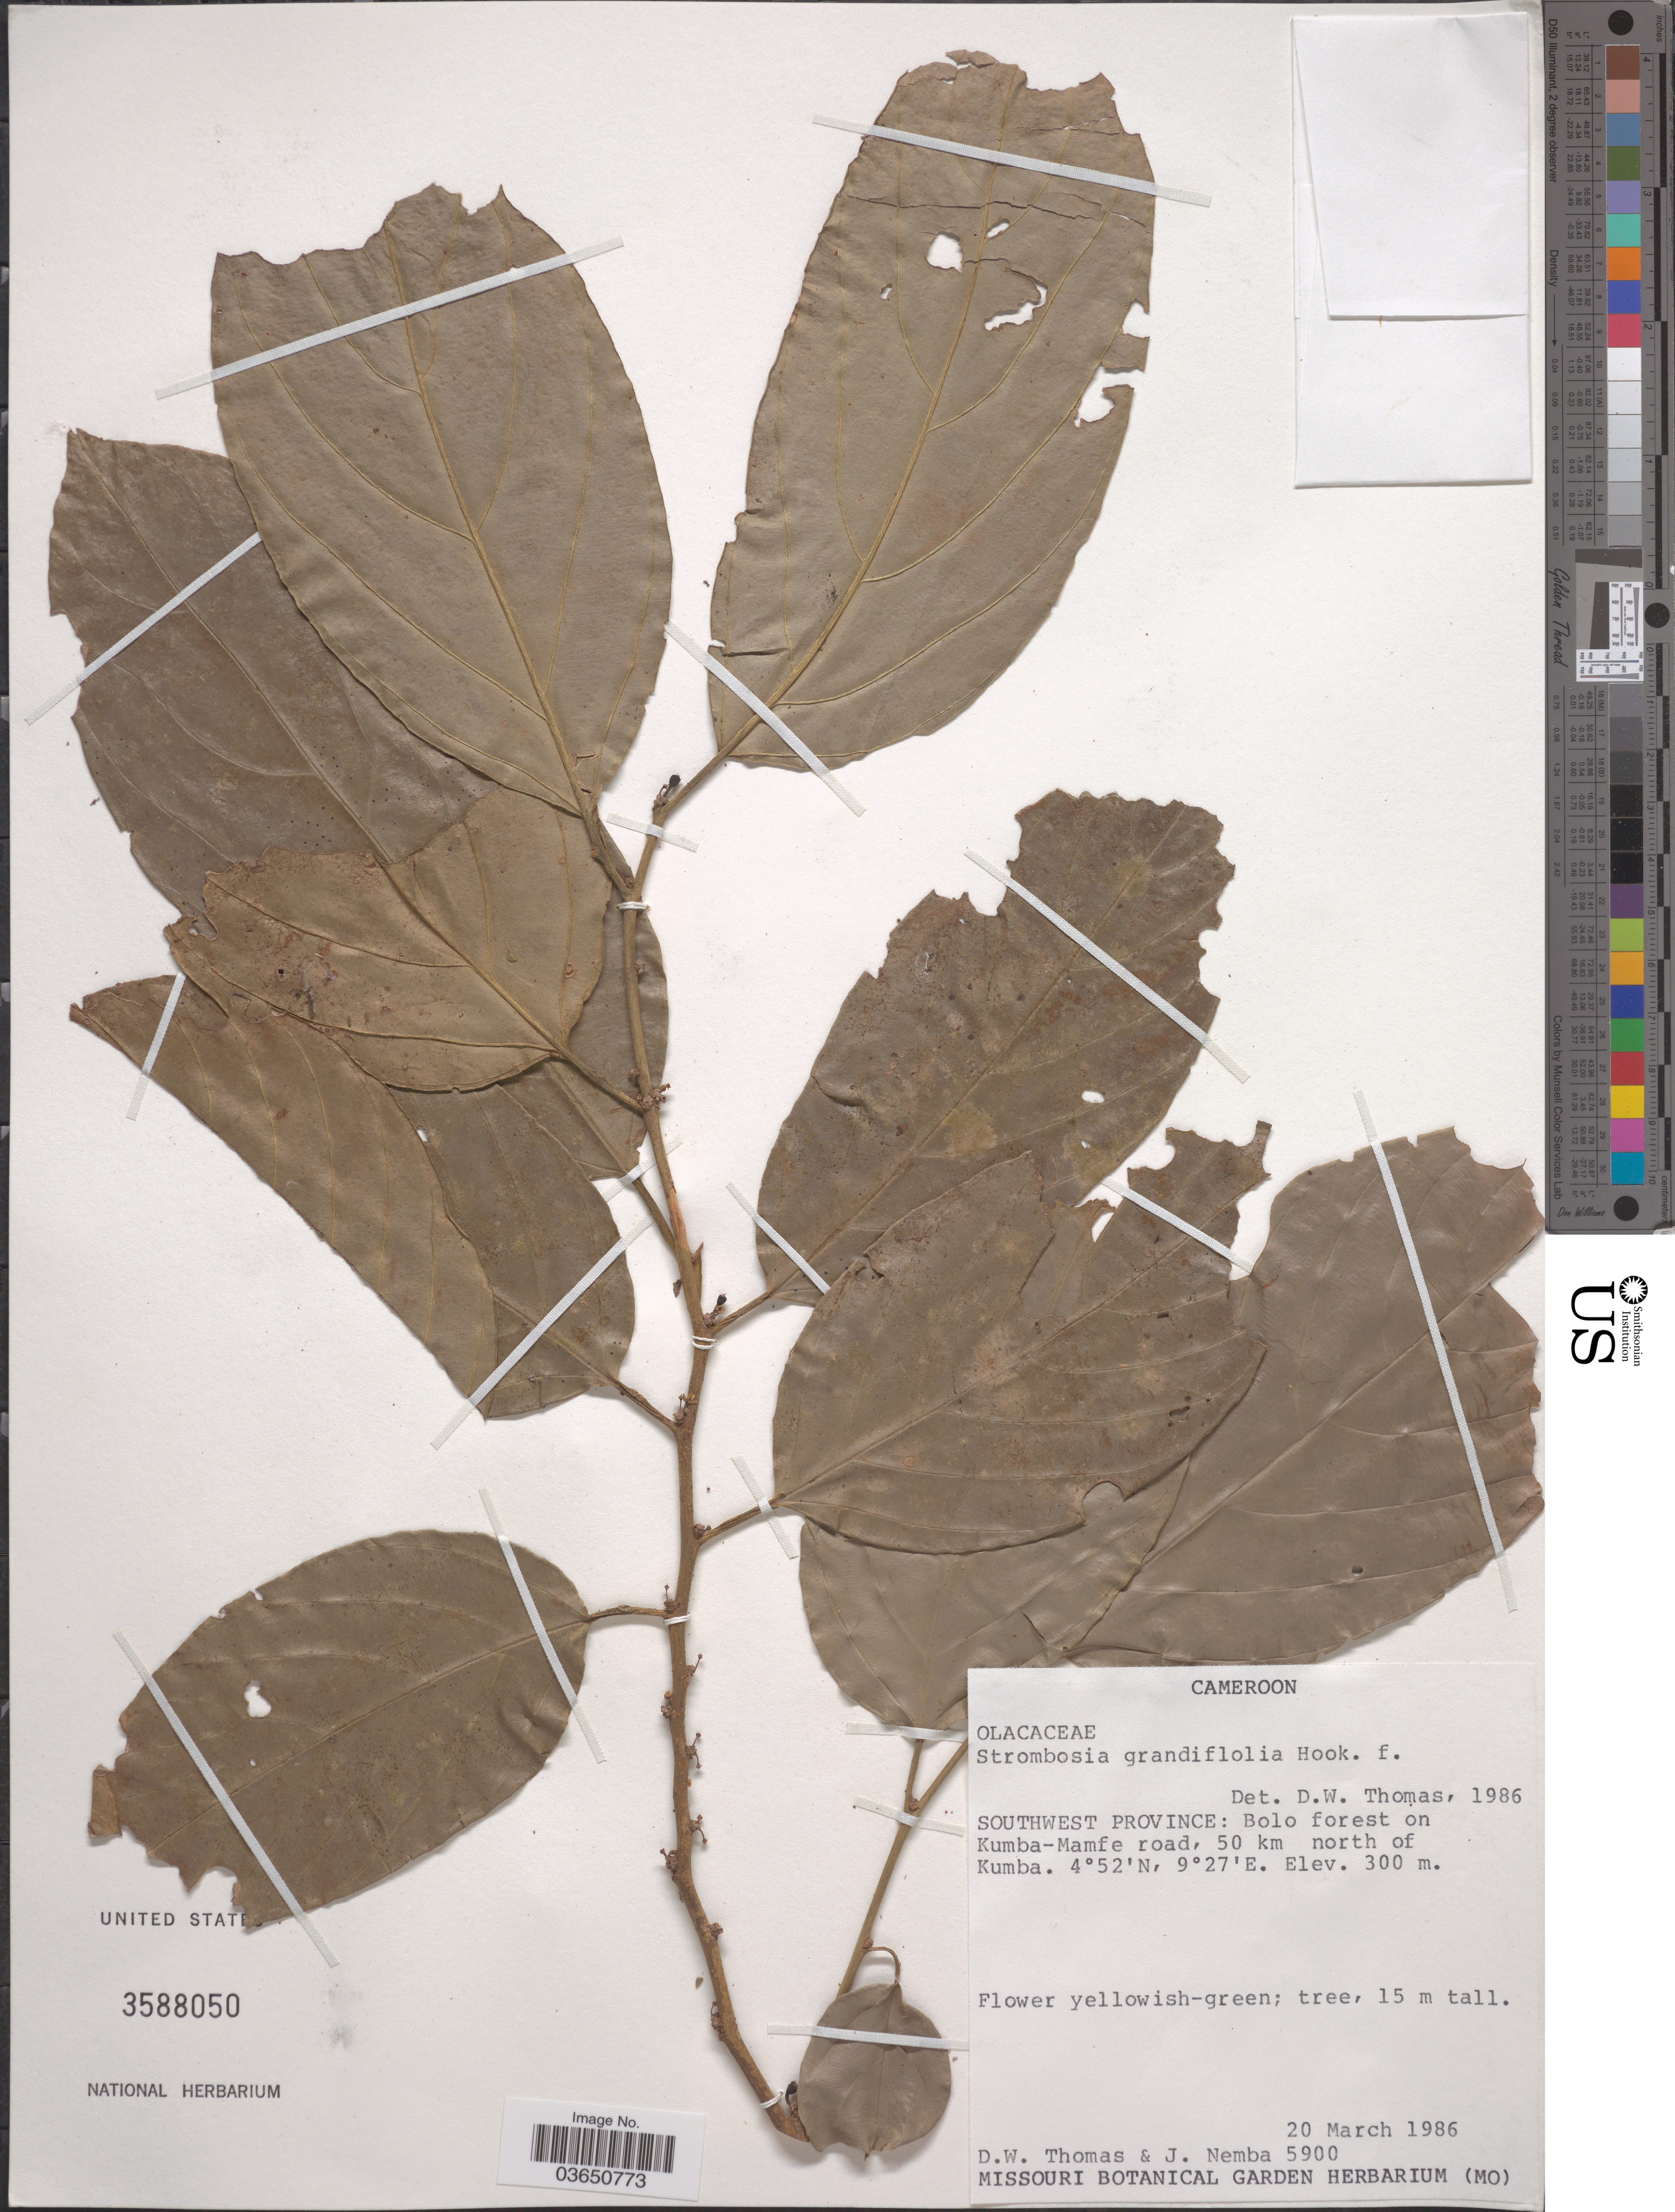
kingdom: Plantae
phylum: Tracheophyta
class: Magnoliopsida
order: Santalales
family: Strombosiaceae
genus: Strombosia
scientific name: Strombosia grandifolia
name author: Hook. f. ex Benth.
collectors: D. W. Thomas & J. Nemba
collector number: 5900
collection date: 1986-03-20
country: Cameroon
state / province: Sud-Ouest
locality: Southwest Province: Bolo forest on Kumba-Mamfe road, 50 km north of Kumba.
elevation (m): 300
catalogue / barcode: US 3588050